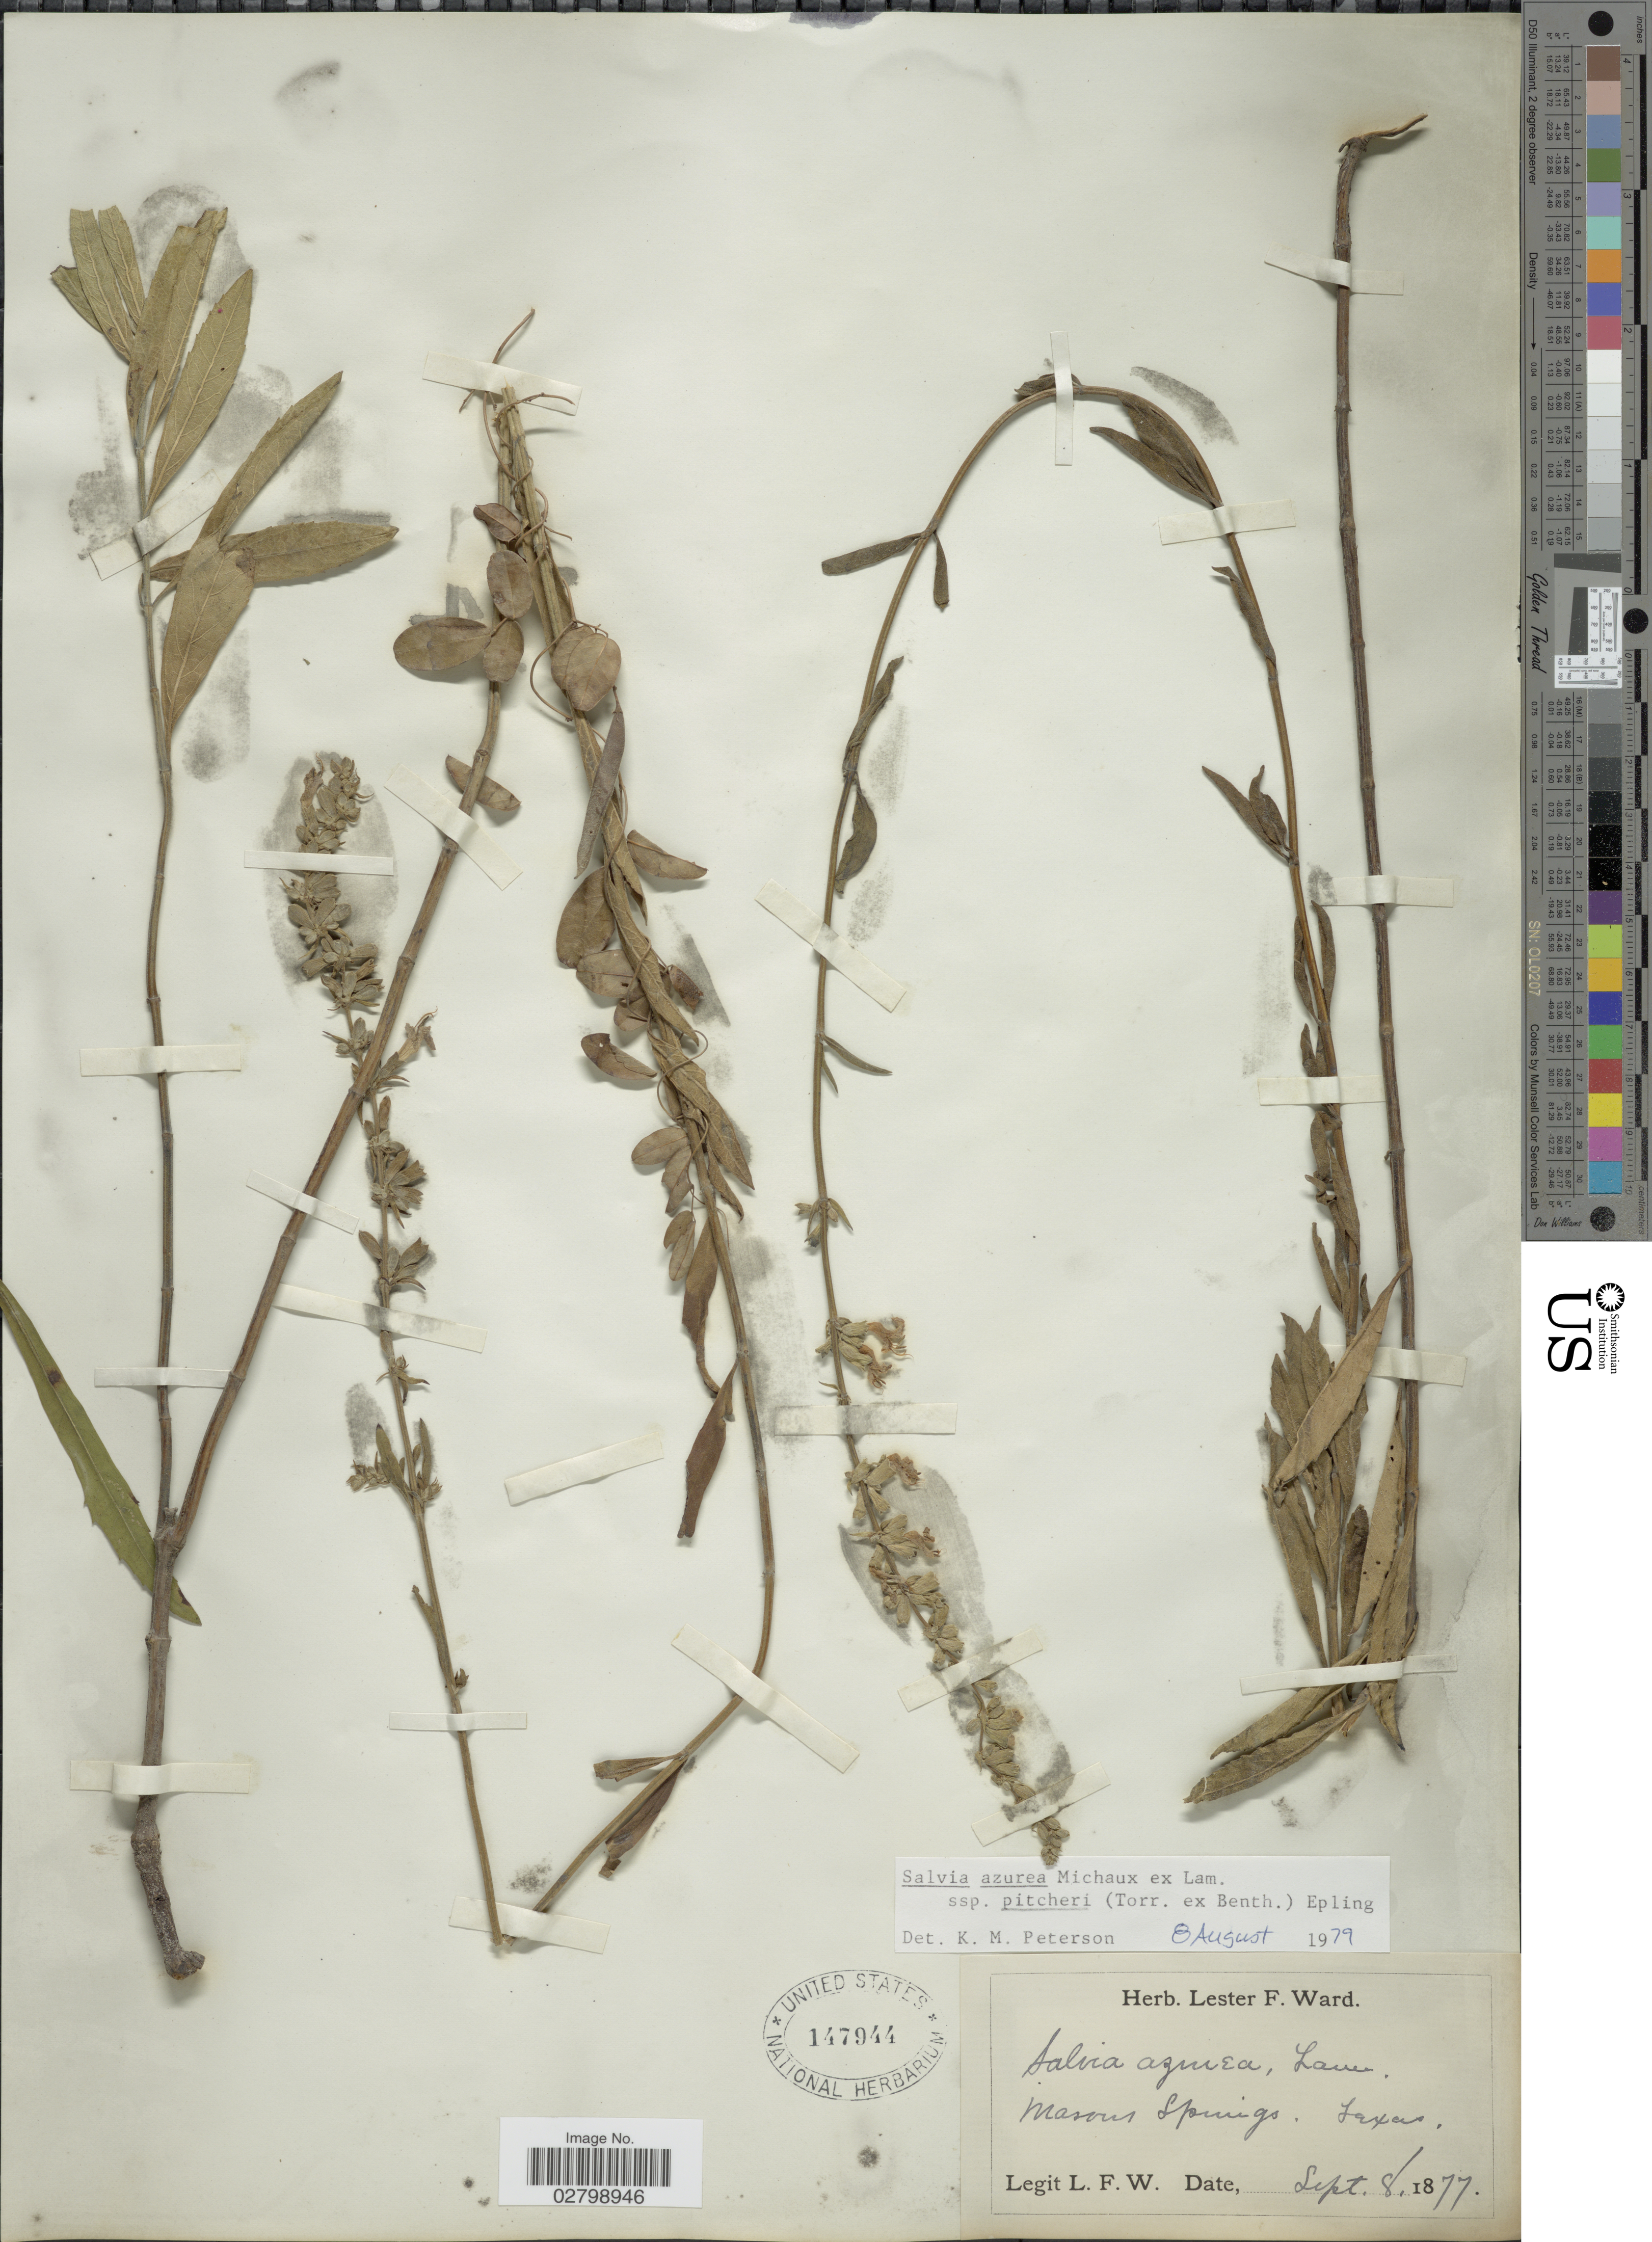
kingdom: Plantae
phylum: Tracheophyta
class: Magnoliopsida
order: Lamiales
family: Lamiaceae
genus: Salvia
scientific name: Salvia azurea subsp. pitcheri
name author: Michx. ex Lam.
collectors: L. F. Ward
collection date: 1877-09-08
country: United States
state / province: Texas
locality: Masons Springs.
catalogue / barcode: US 147944